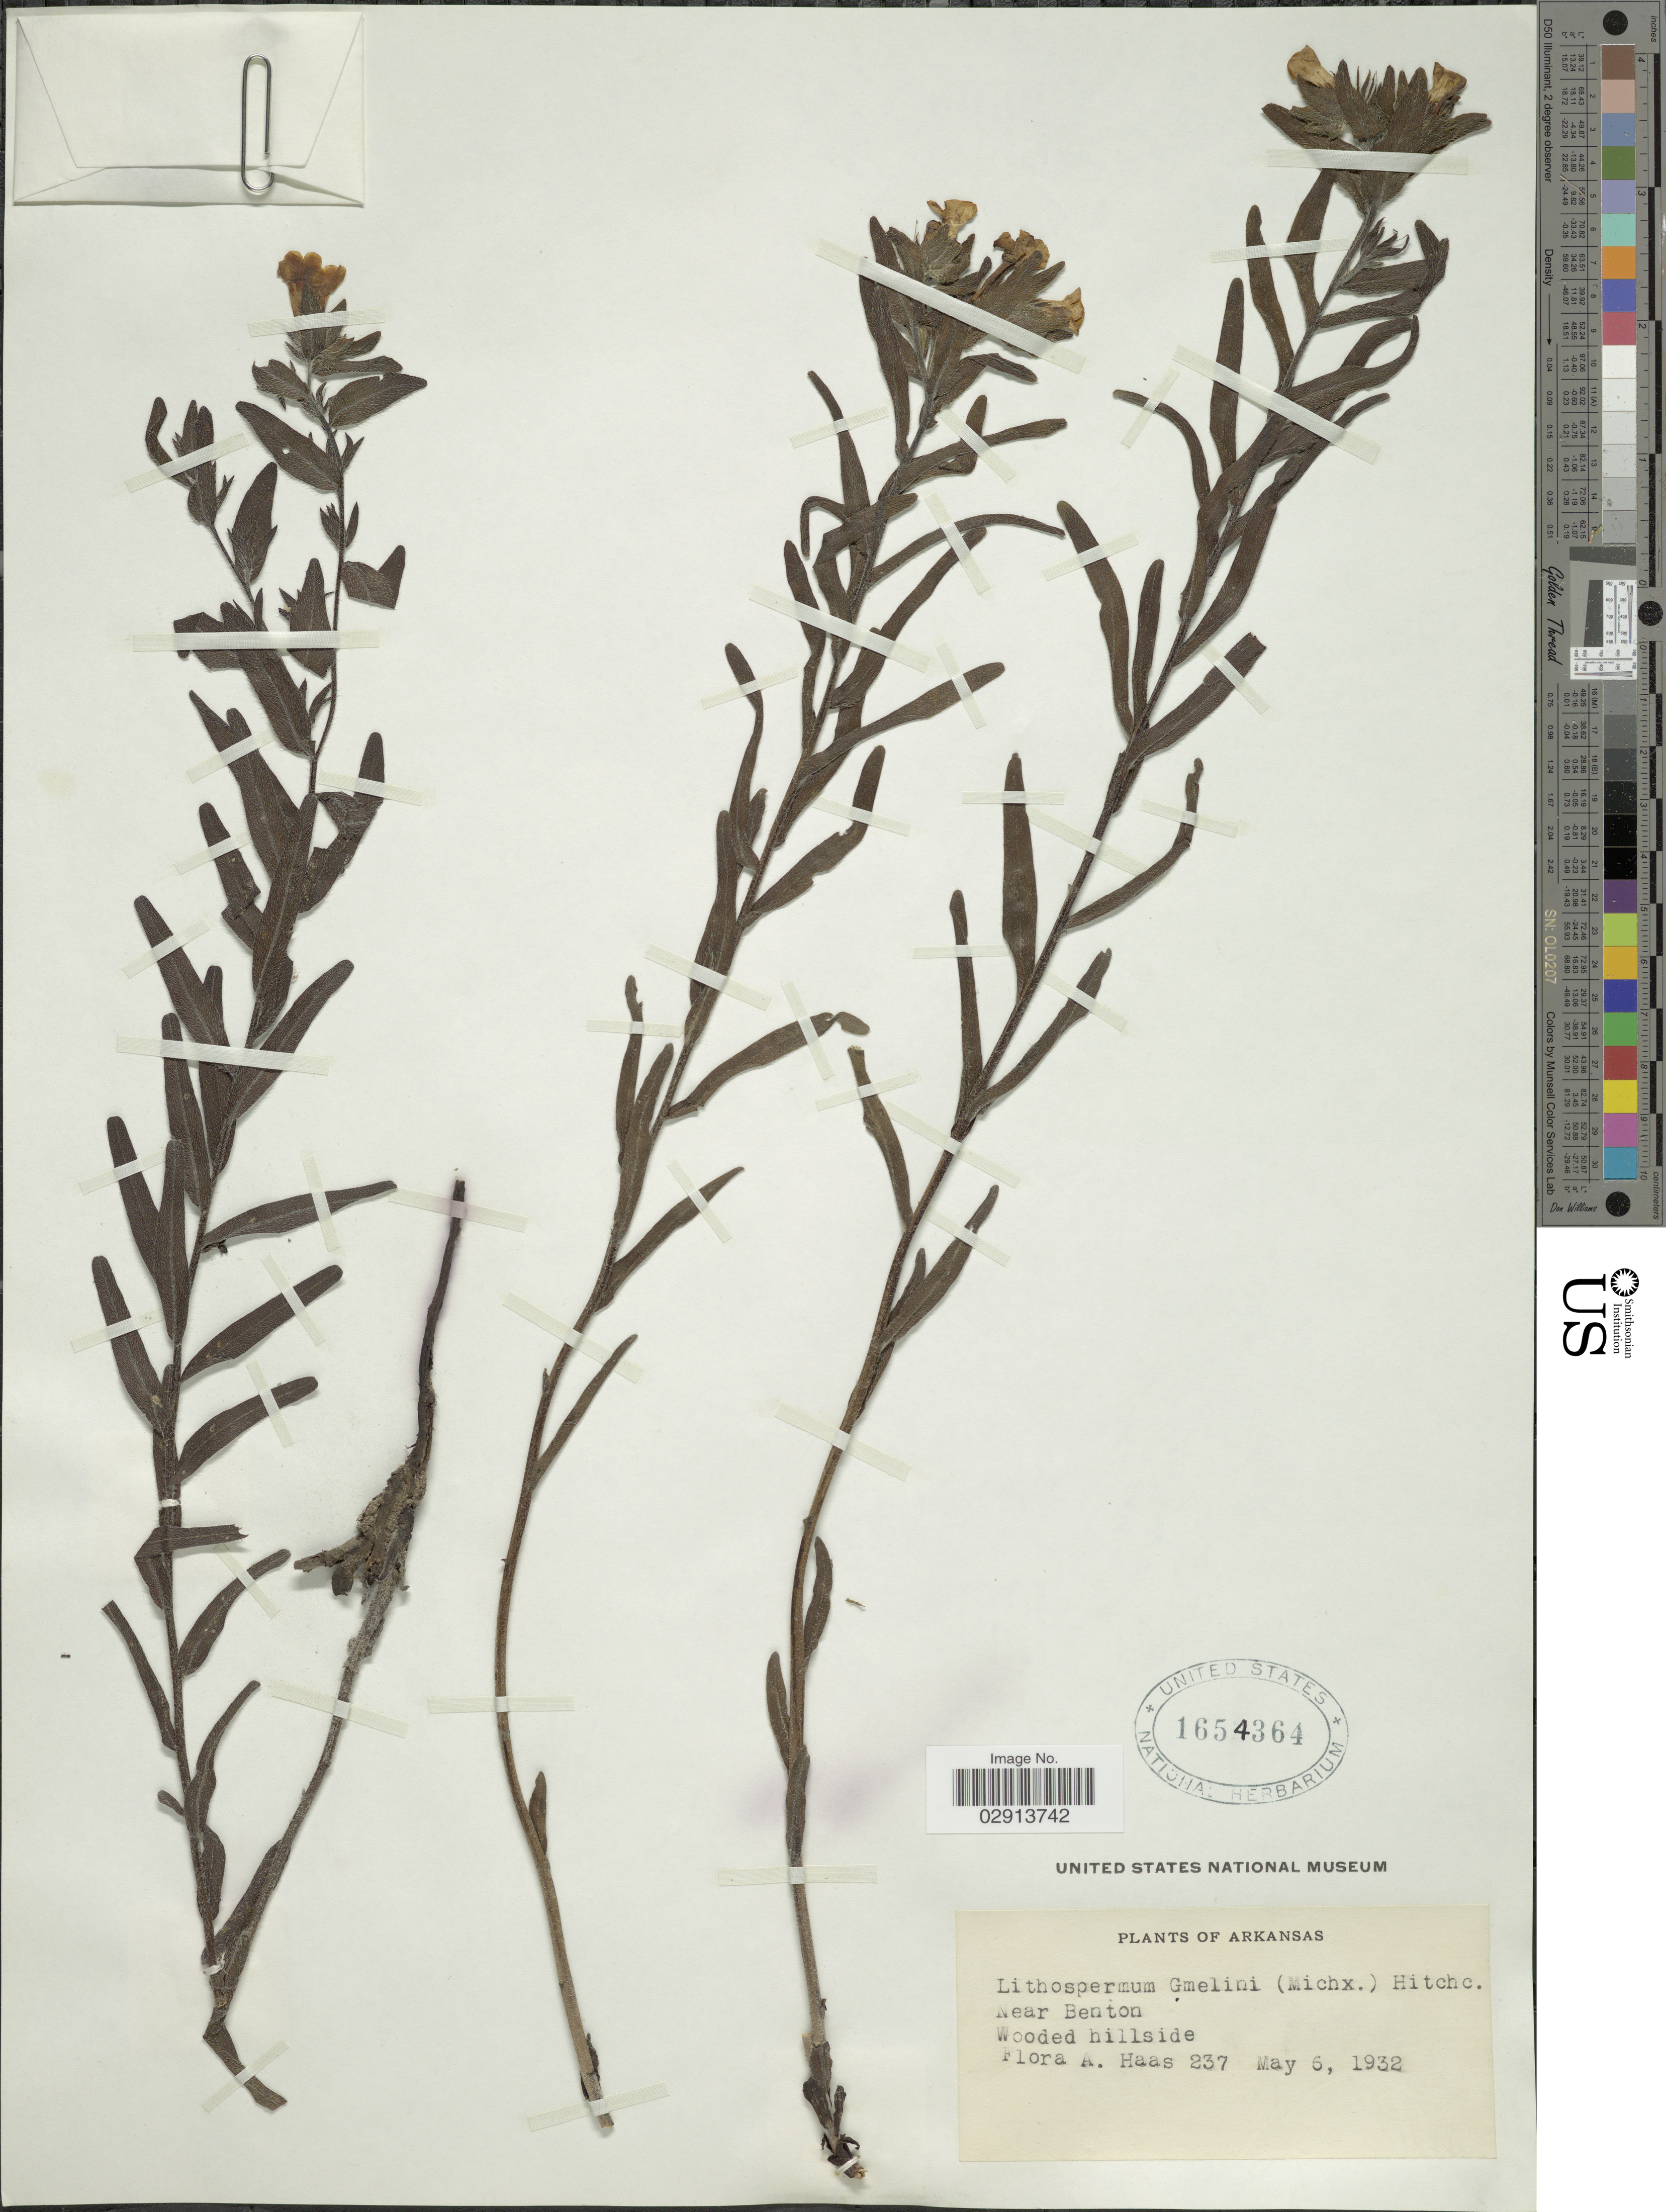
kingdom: Plantae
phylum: Tracheophyta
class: Magnoliopsida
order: Boraginales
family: Boraginaceae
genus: Lithospermum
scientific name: Lithospermum caroliniense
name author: (J.F. Gmel.) MacMill.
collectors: F. A. Haas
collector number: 237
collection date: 1932-05-06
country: United States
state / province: Arkansas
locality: Near Benton. Wooded hillside.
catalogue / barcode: US 1654364